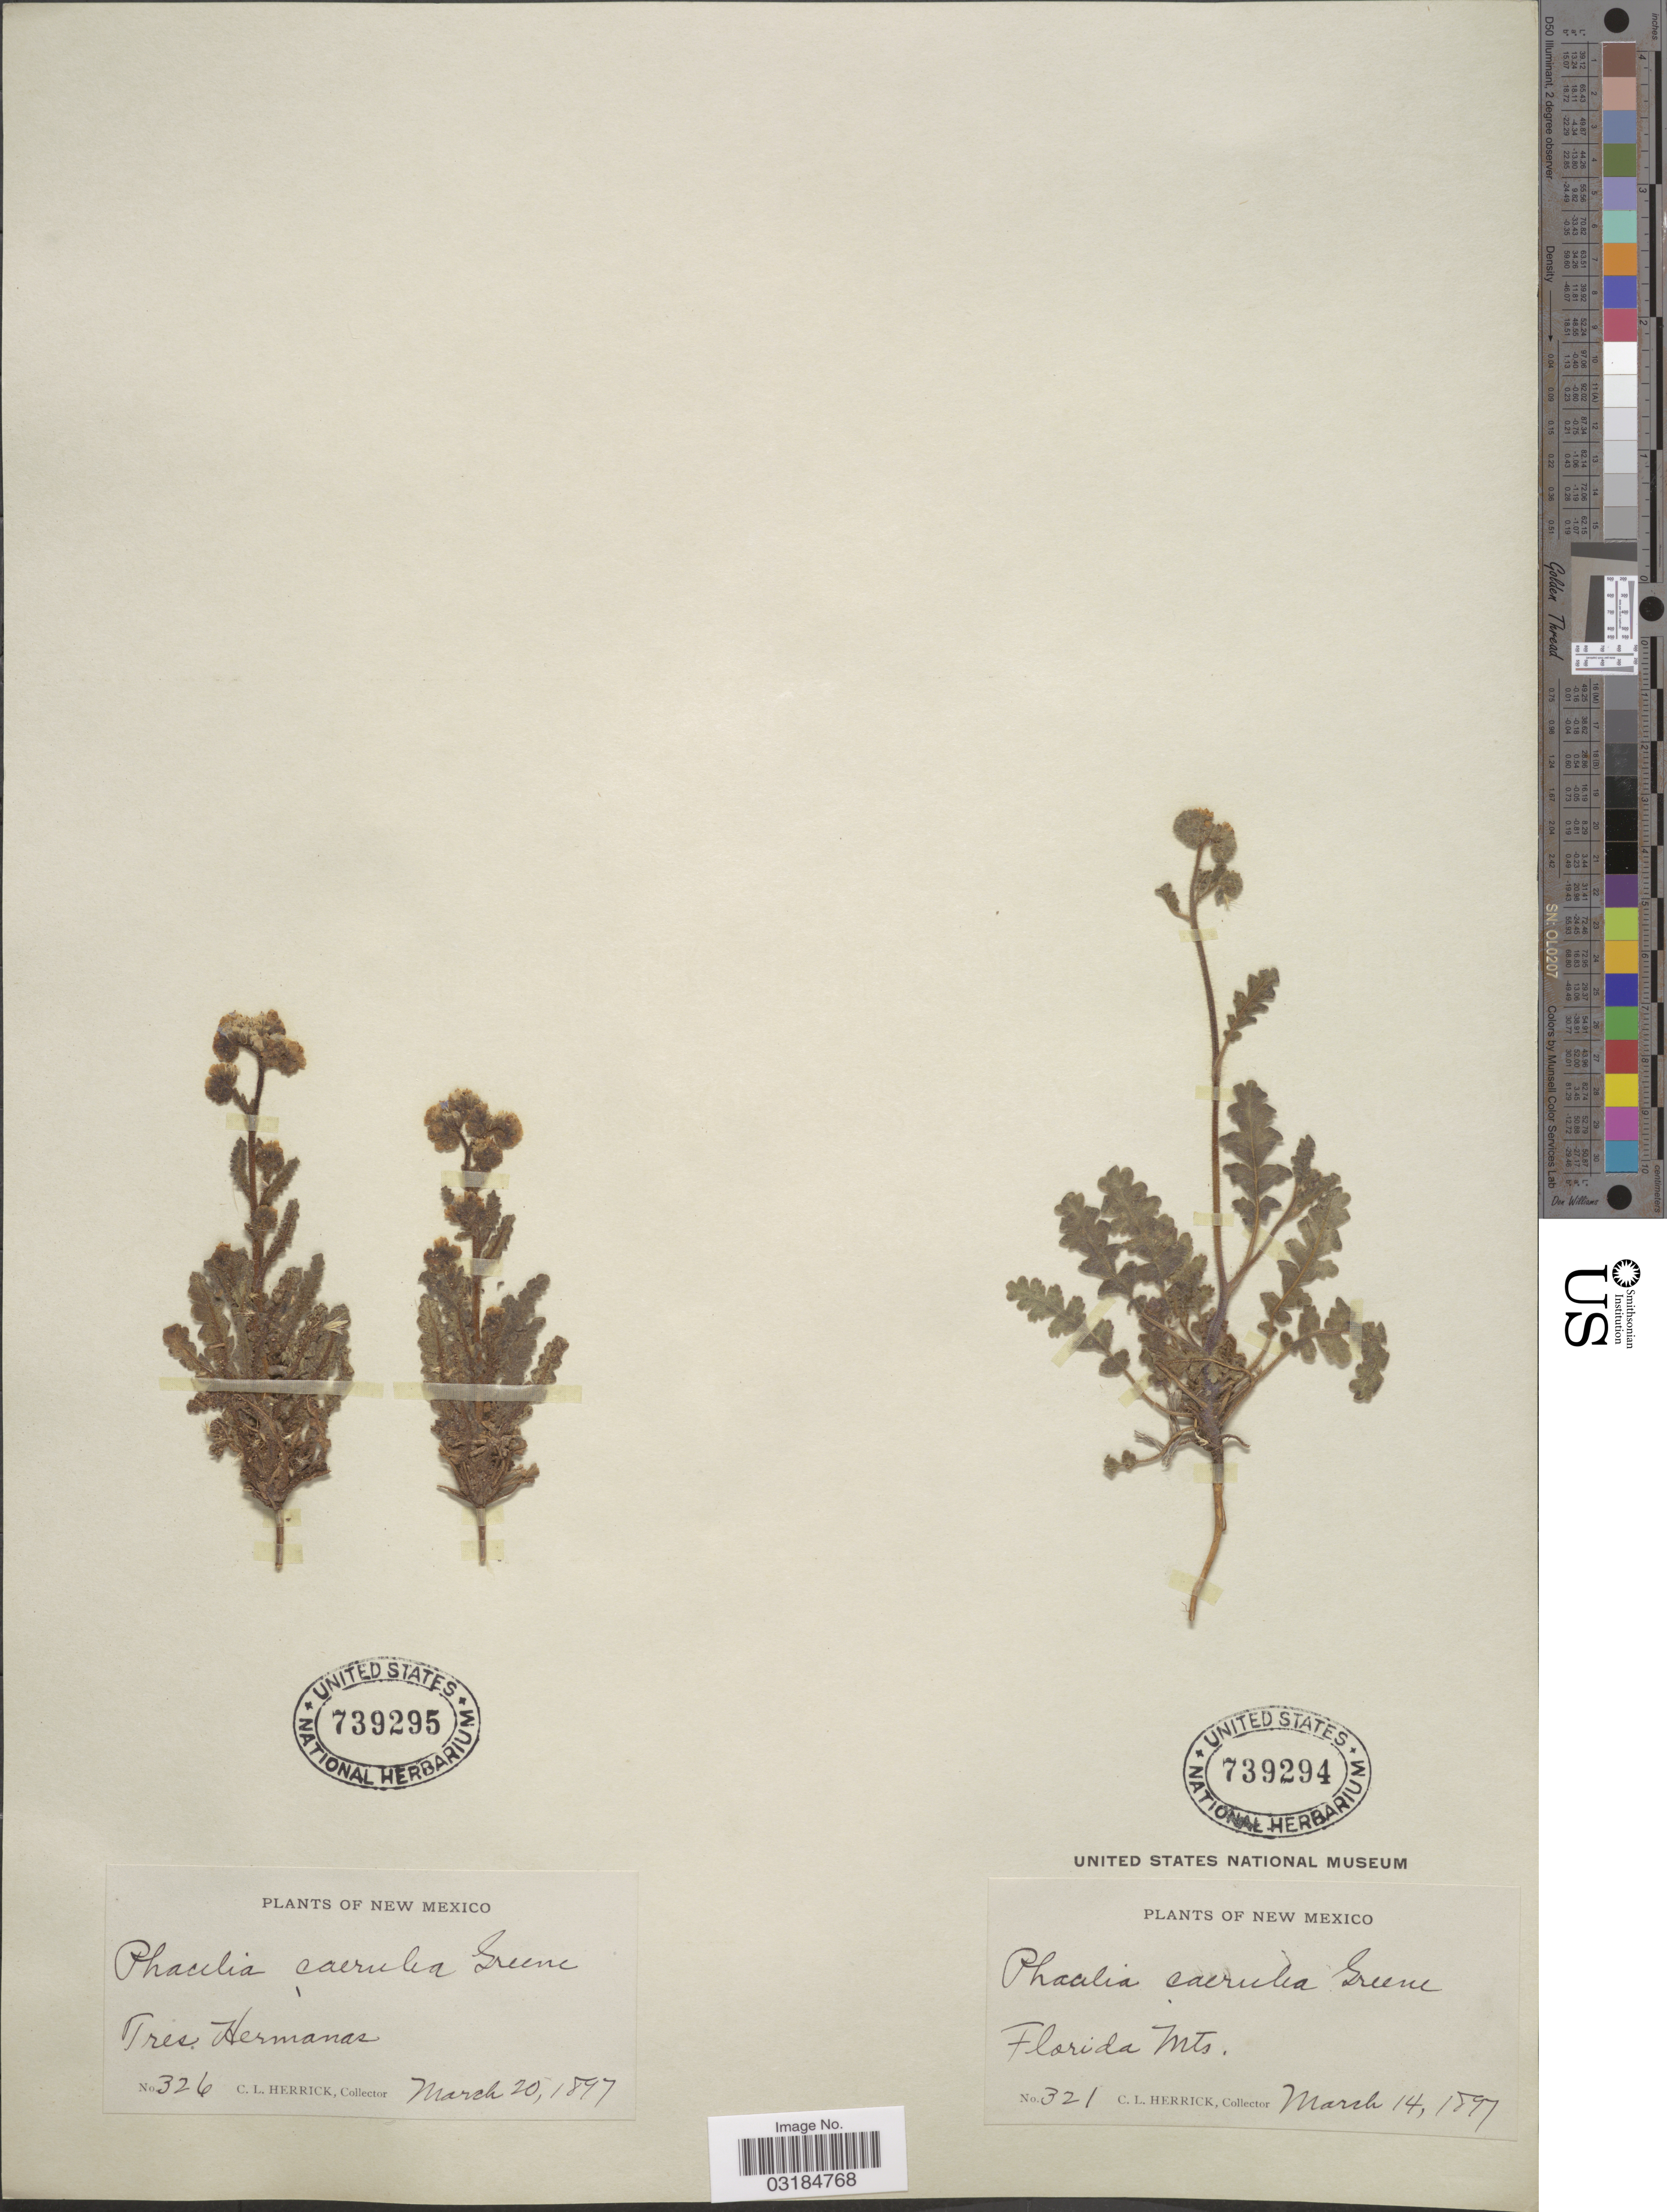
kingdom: Plantae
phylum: Tracheophyta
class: Magnoliopsida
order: Boraginales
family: Hydrophyllaceae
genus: Phacelia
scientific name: Phacelia caerulea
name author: Greene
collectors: C. Herrick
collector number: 321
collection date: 1897-03-14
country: United States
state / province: New Mexico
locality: Florida Mts.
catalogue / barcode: US 739294-2